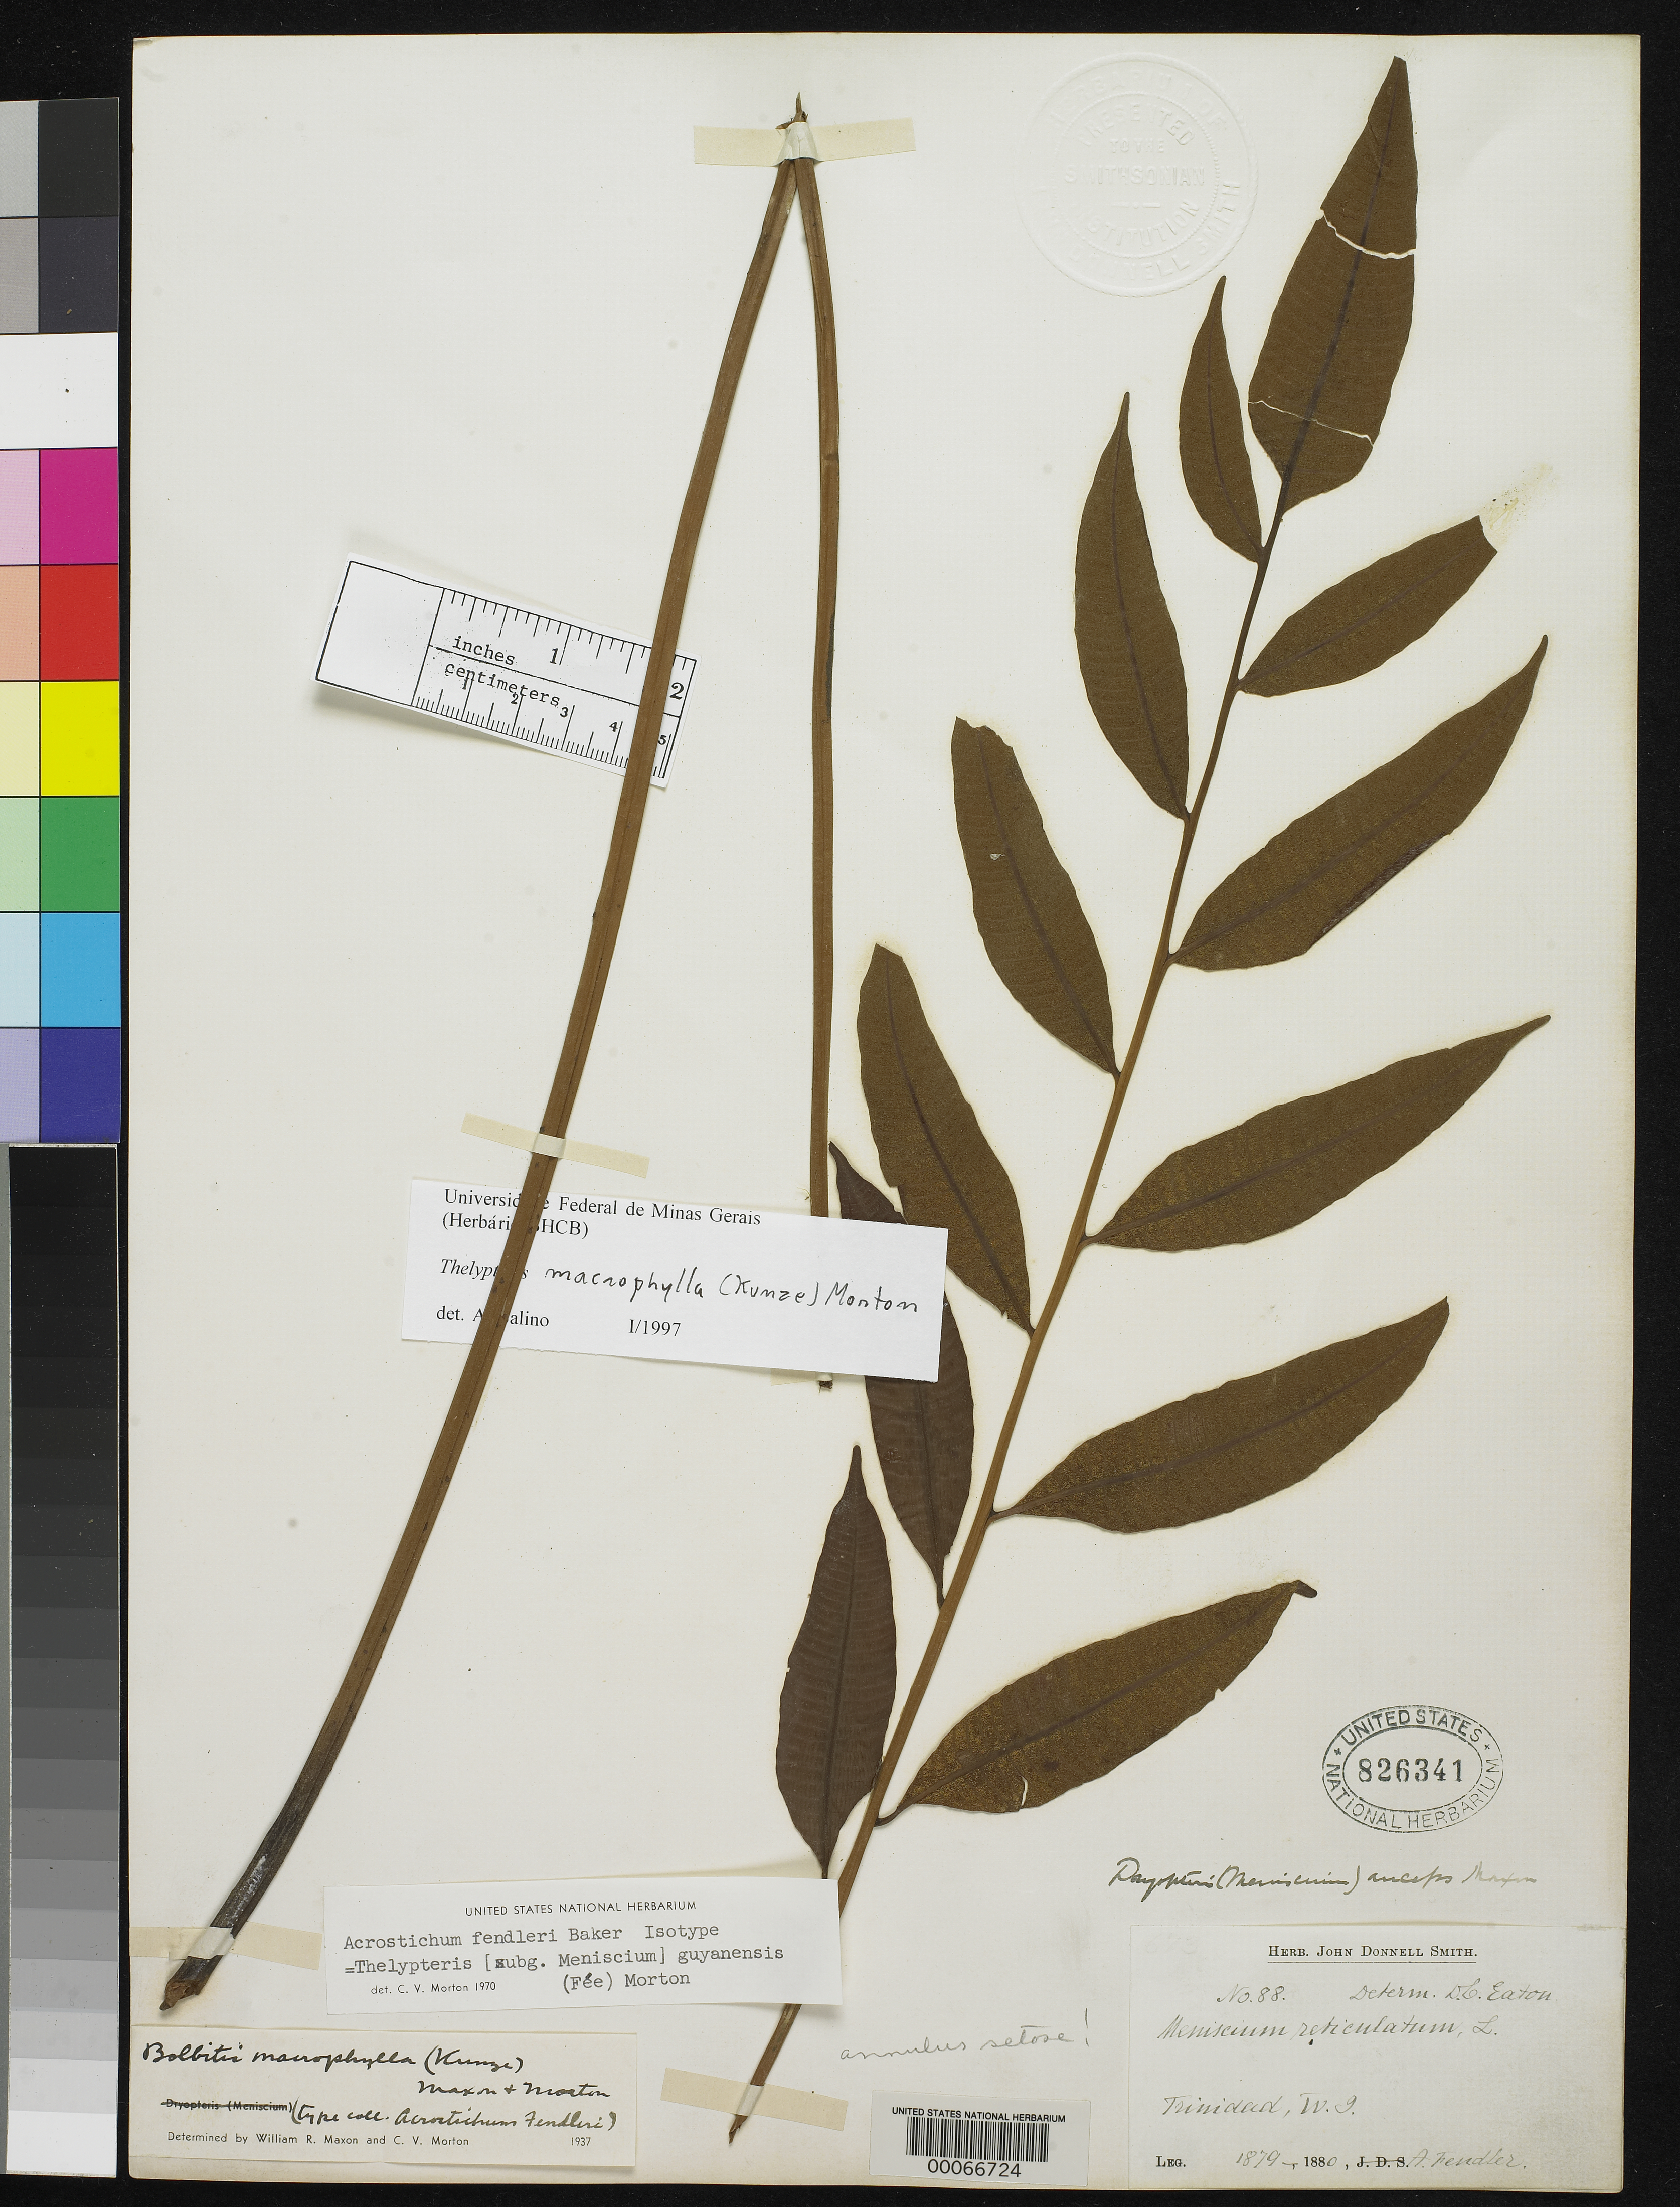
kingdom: Plantae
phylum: Tracheophyta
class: Polypodiopsida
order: Polypodiales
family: Pteridaceae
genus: Acrostichum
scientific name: Acrostichum fendleri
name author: Baker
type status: Isotype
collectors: A. Fendler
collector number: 88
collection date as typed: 1879 to -- --- 1880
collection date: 1879/1880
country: Trinidad and Tobago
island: Trinidad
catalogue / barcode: US 826341